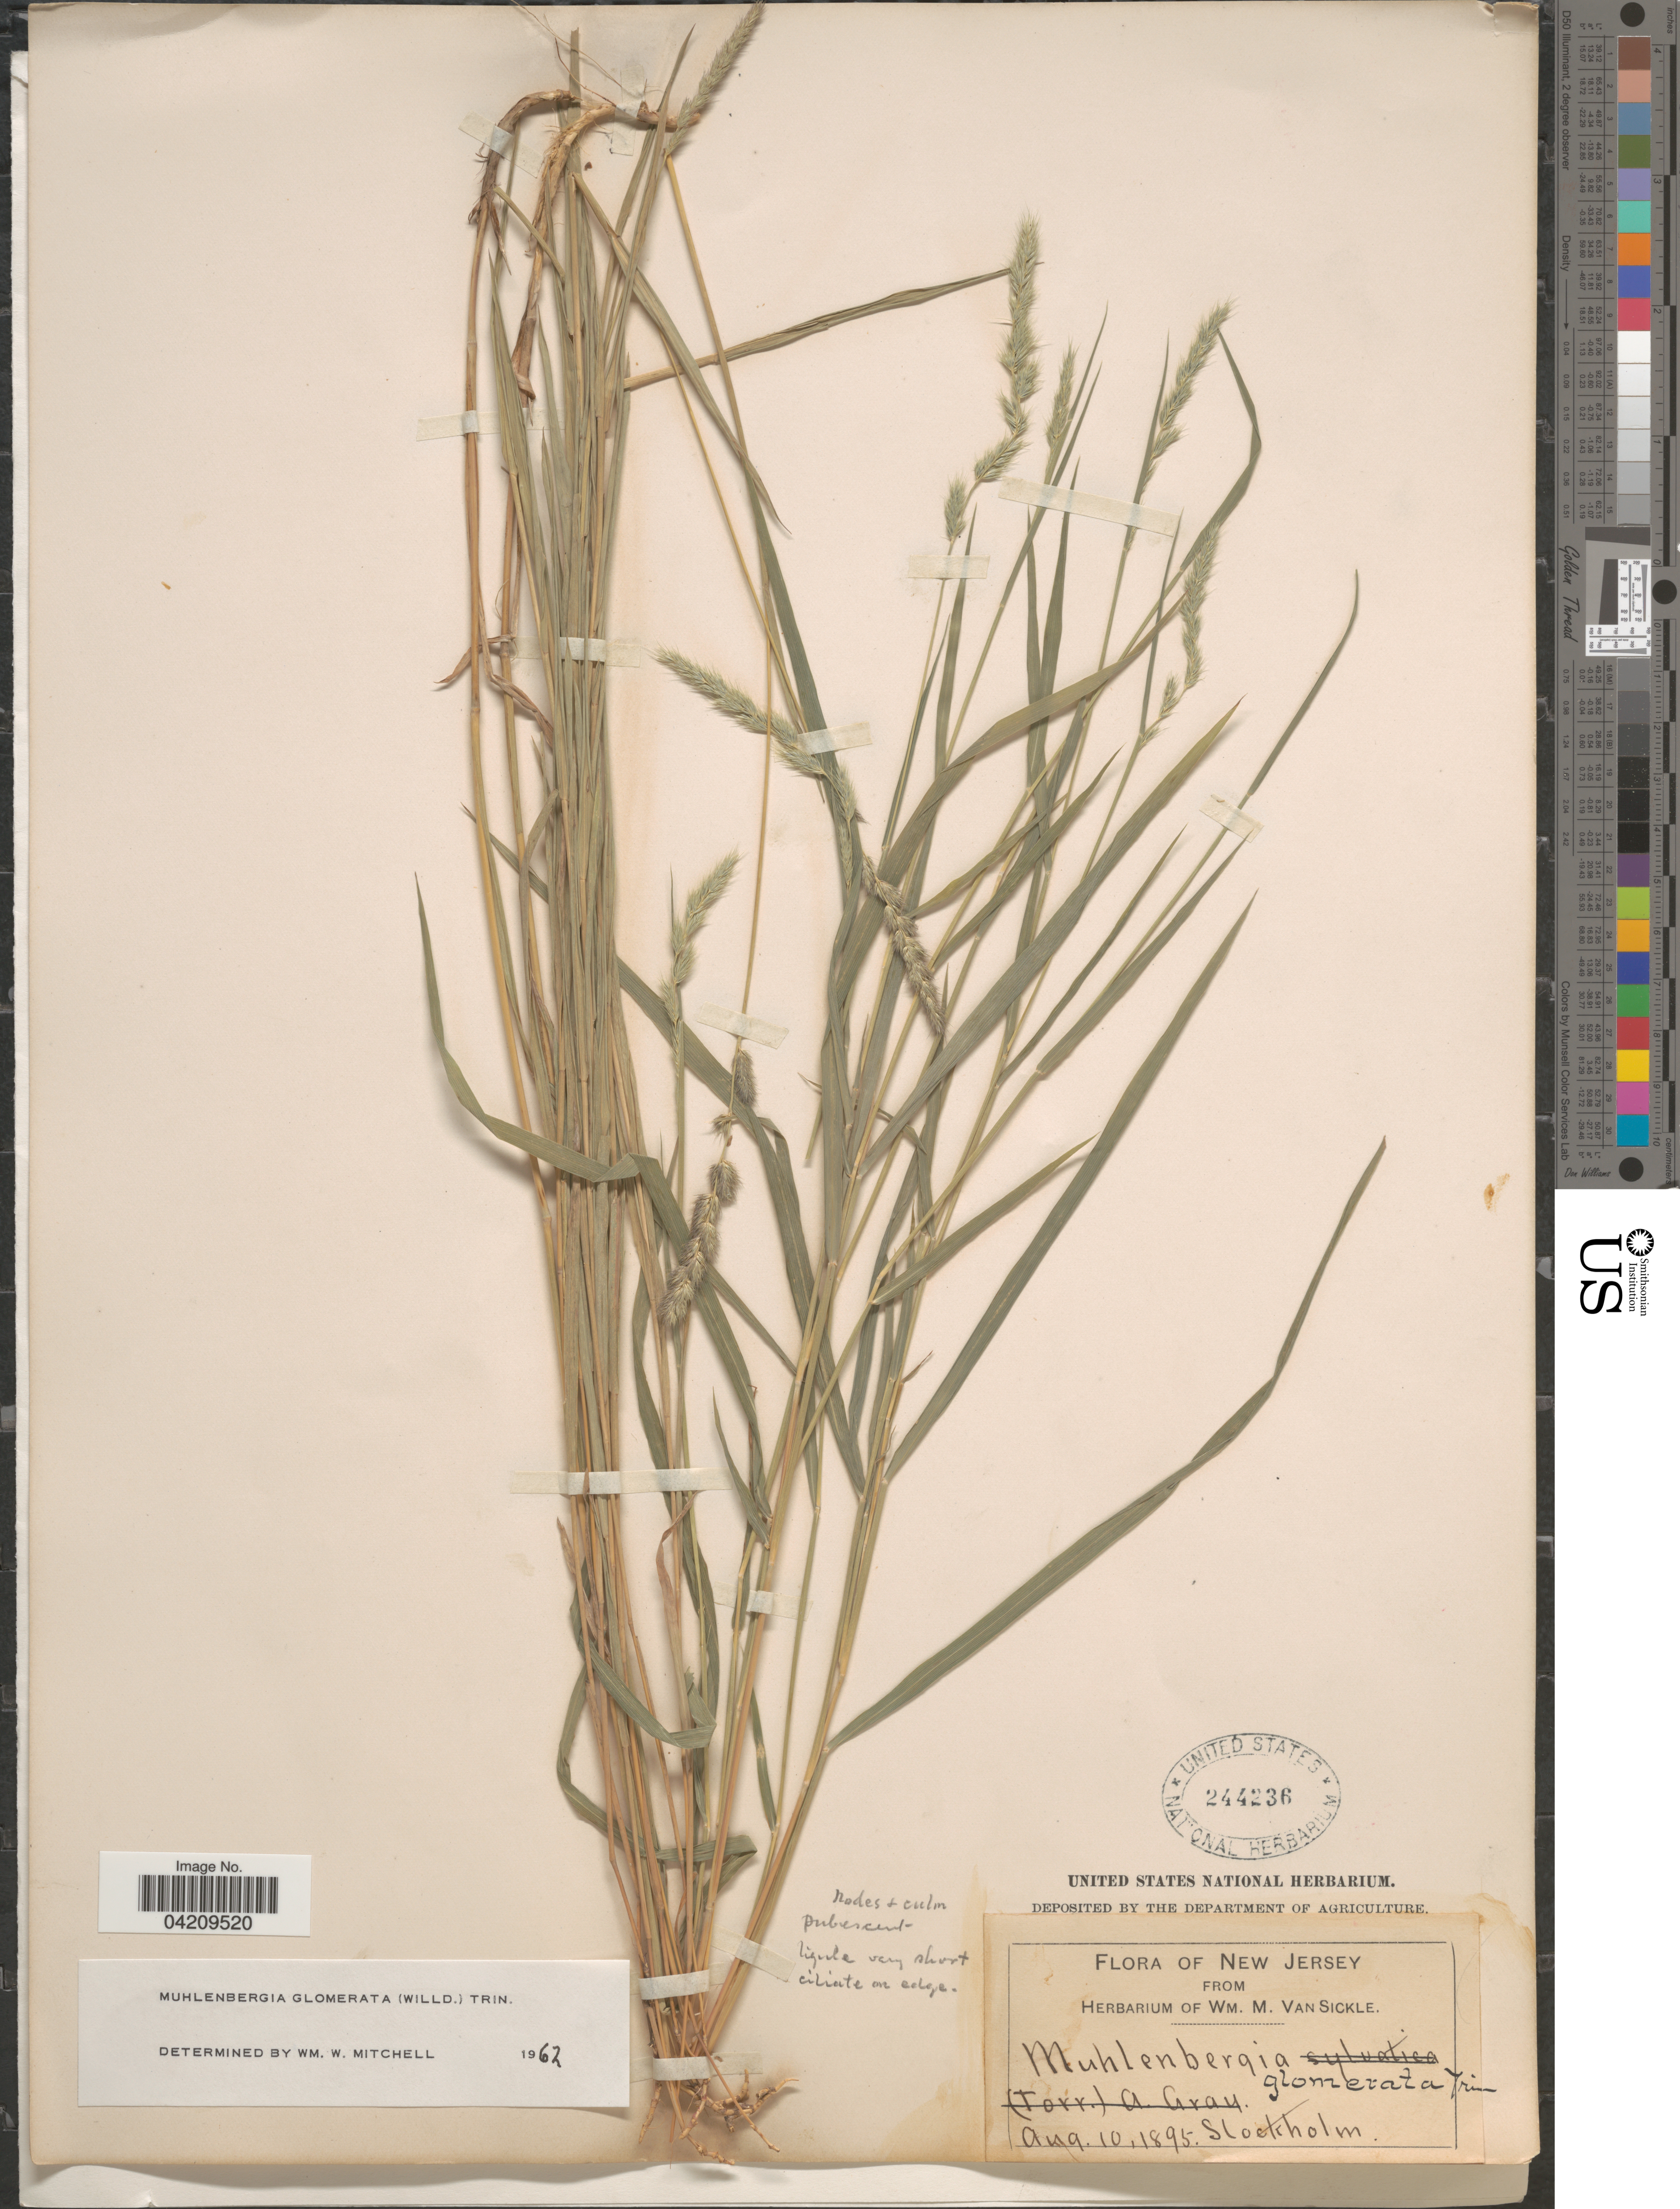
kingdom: Plantae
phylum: Tracheophyta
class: Liliopsida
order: Poales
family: Poaceae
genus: Muhlenbergia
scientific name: Muhlenbergia glomerata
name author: (Willd.) Trin.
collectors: ex herb. Wm. M. Van Sickle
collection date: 1895-08-10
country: United States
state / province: New Jersey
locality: Stockholm.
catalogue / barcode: US 244236